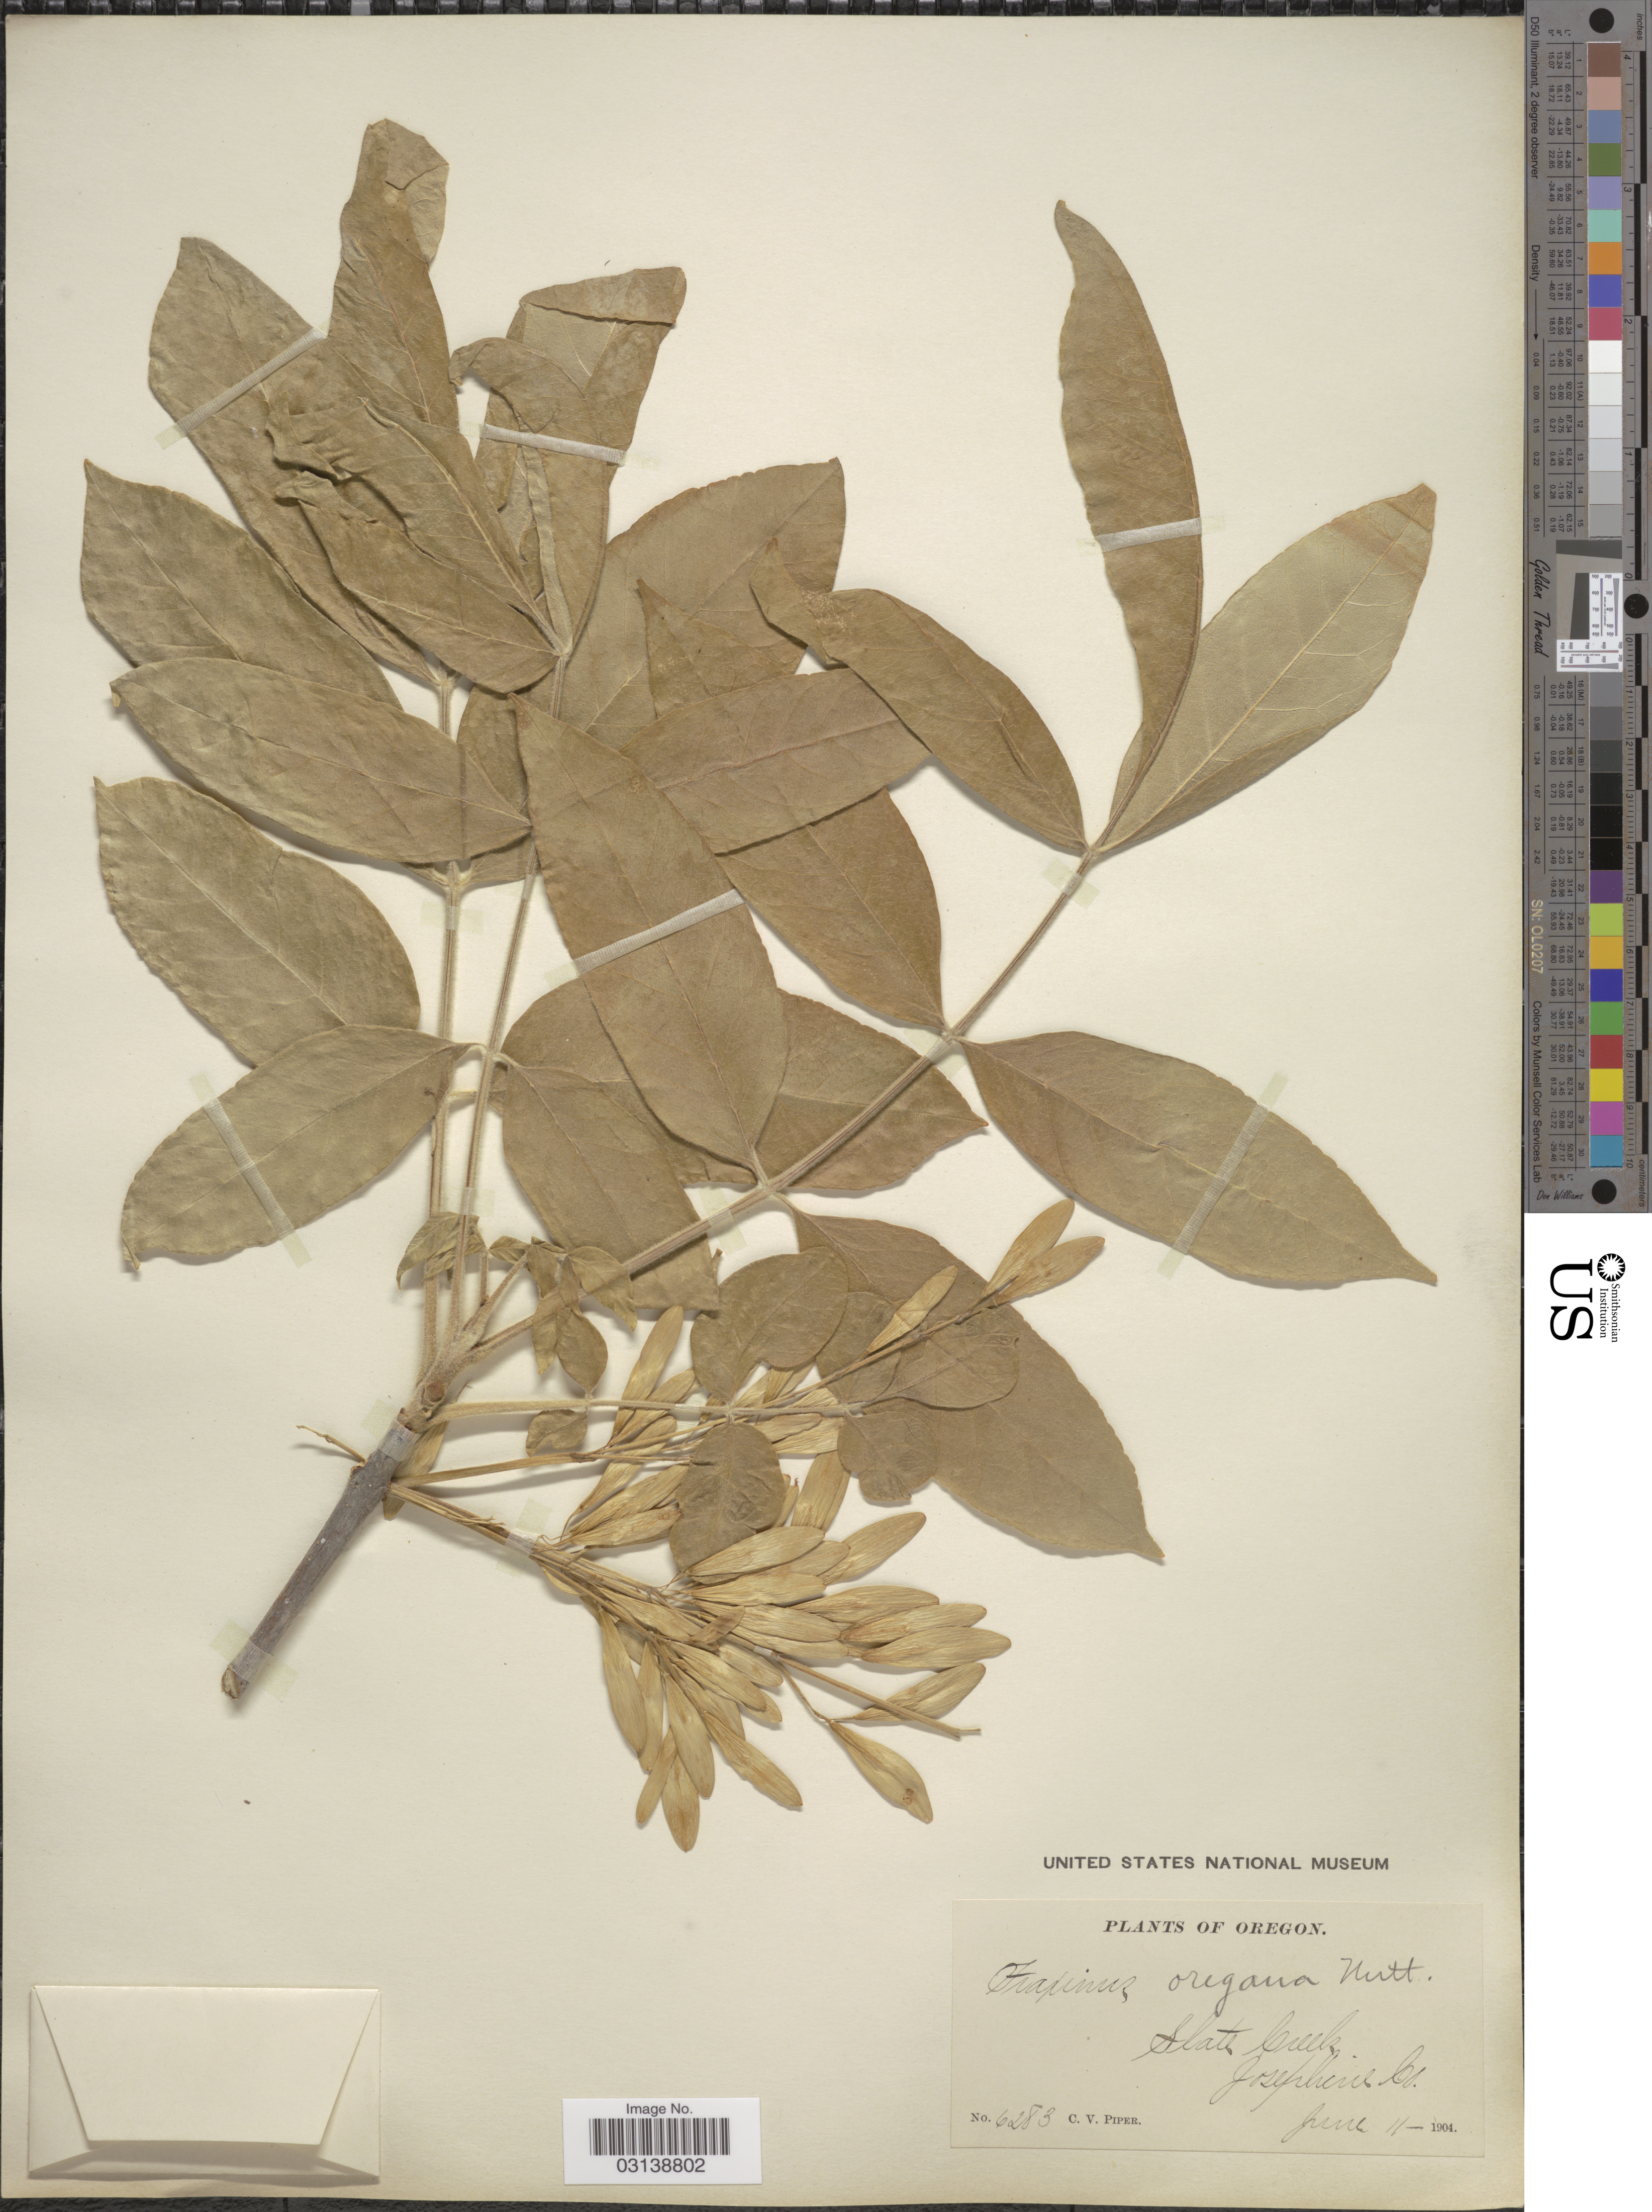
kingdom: Plantae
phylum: Tracheophyta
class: Magnoliopsida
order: Lamiales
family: Oleaceae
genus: Fraxinus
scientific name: Fraxinus latifolia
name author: Benth.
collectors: C. V. Piper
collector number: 6283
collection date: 1904-06-11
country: United States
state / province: Oregon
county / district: Josephine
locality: Slate Creek, Josephine Co.